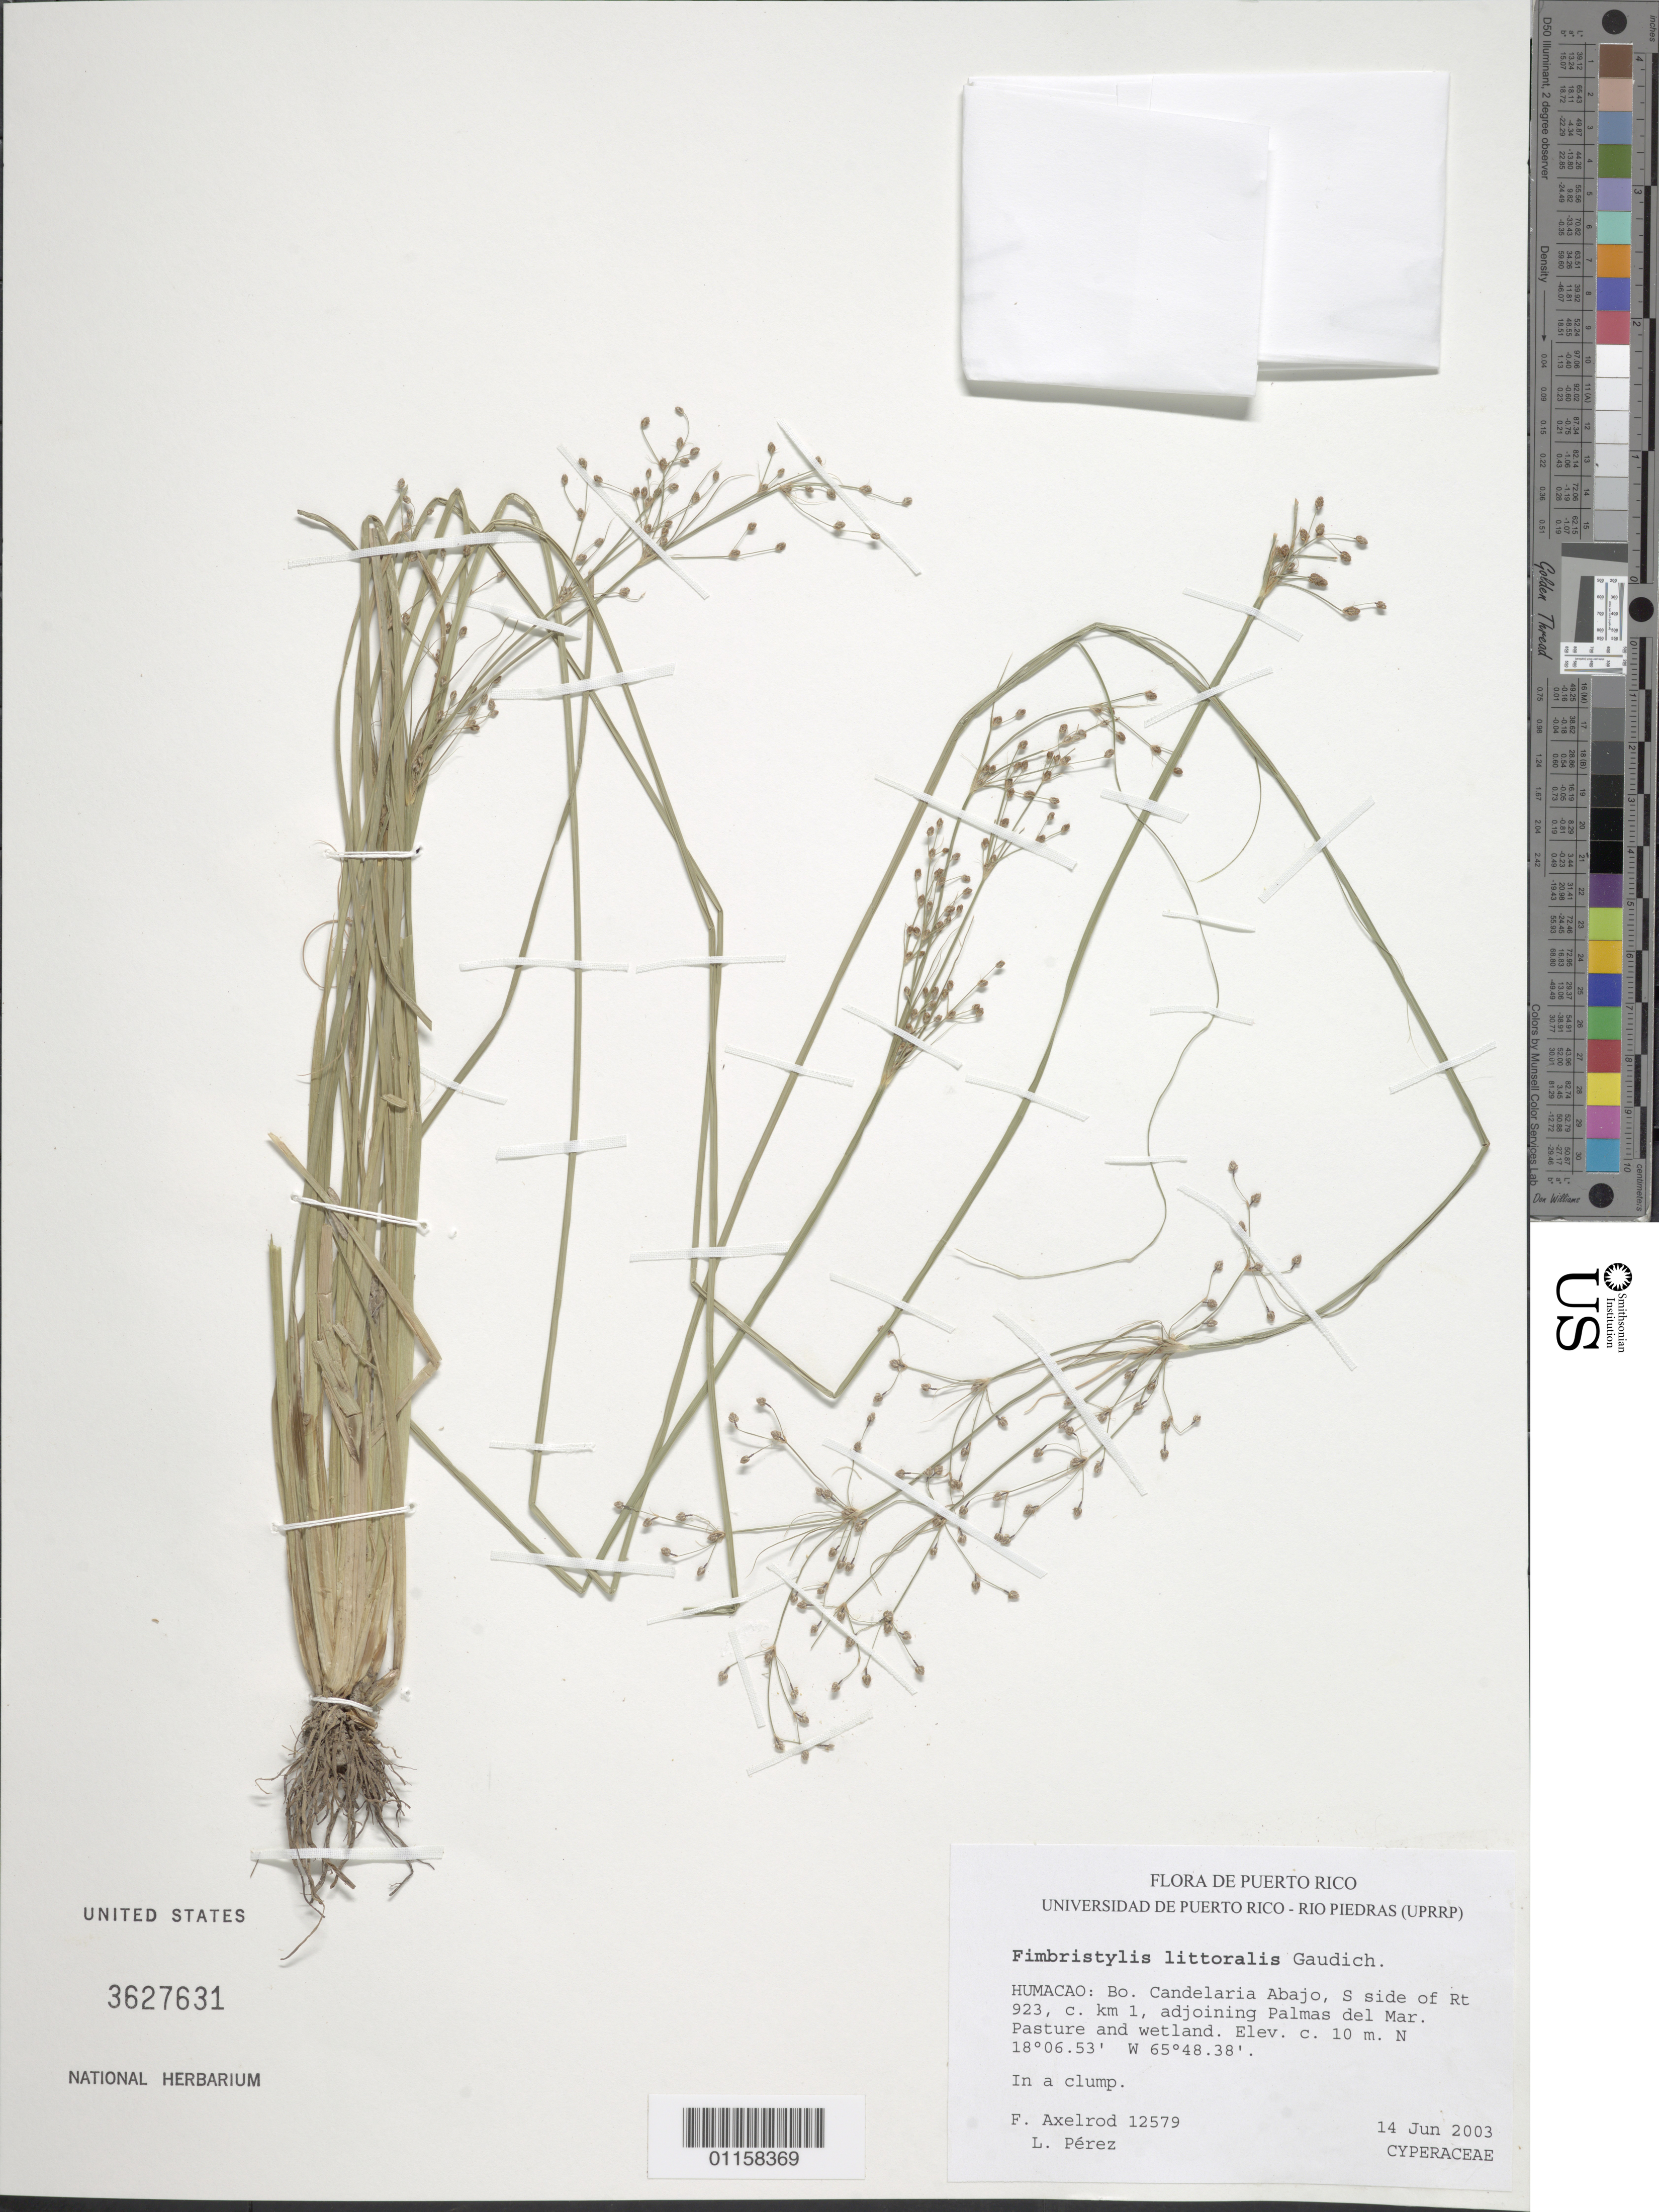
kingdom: Plantae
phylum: Tracheophyta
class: Liliopsida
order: Poales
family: Cyperaceae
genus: Fimbristylis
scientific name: Fimbristylis littoralis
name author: Gaudich.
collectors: F. S. Axelrod & L. Pérez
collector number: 12579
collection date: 2003-06-14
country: Puerto Rico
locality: Humacao. Bo. Candelaria Abajo, S side of Tr. 923, about km 1, adjoining Palmas del Mar.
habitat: Pasture and wetland.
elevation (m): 10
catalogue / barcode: US 3627631